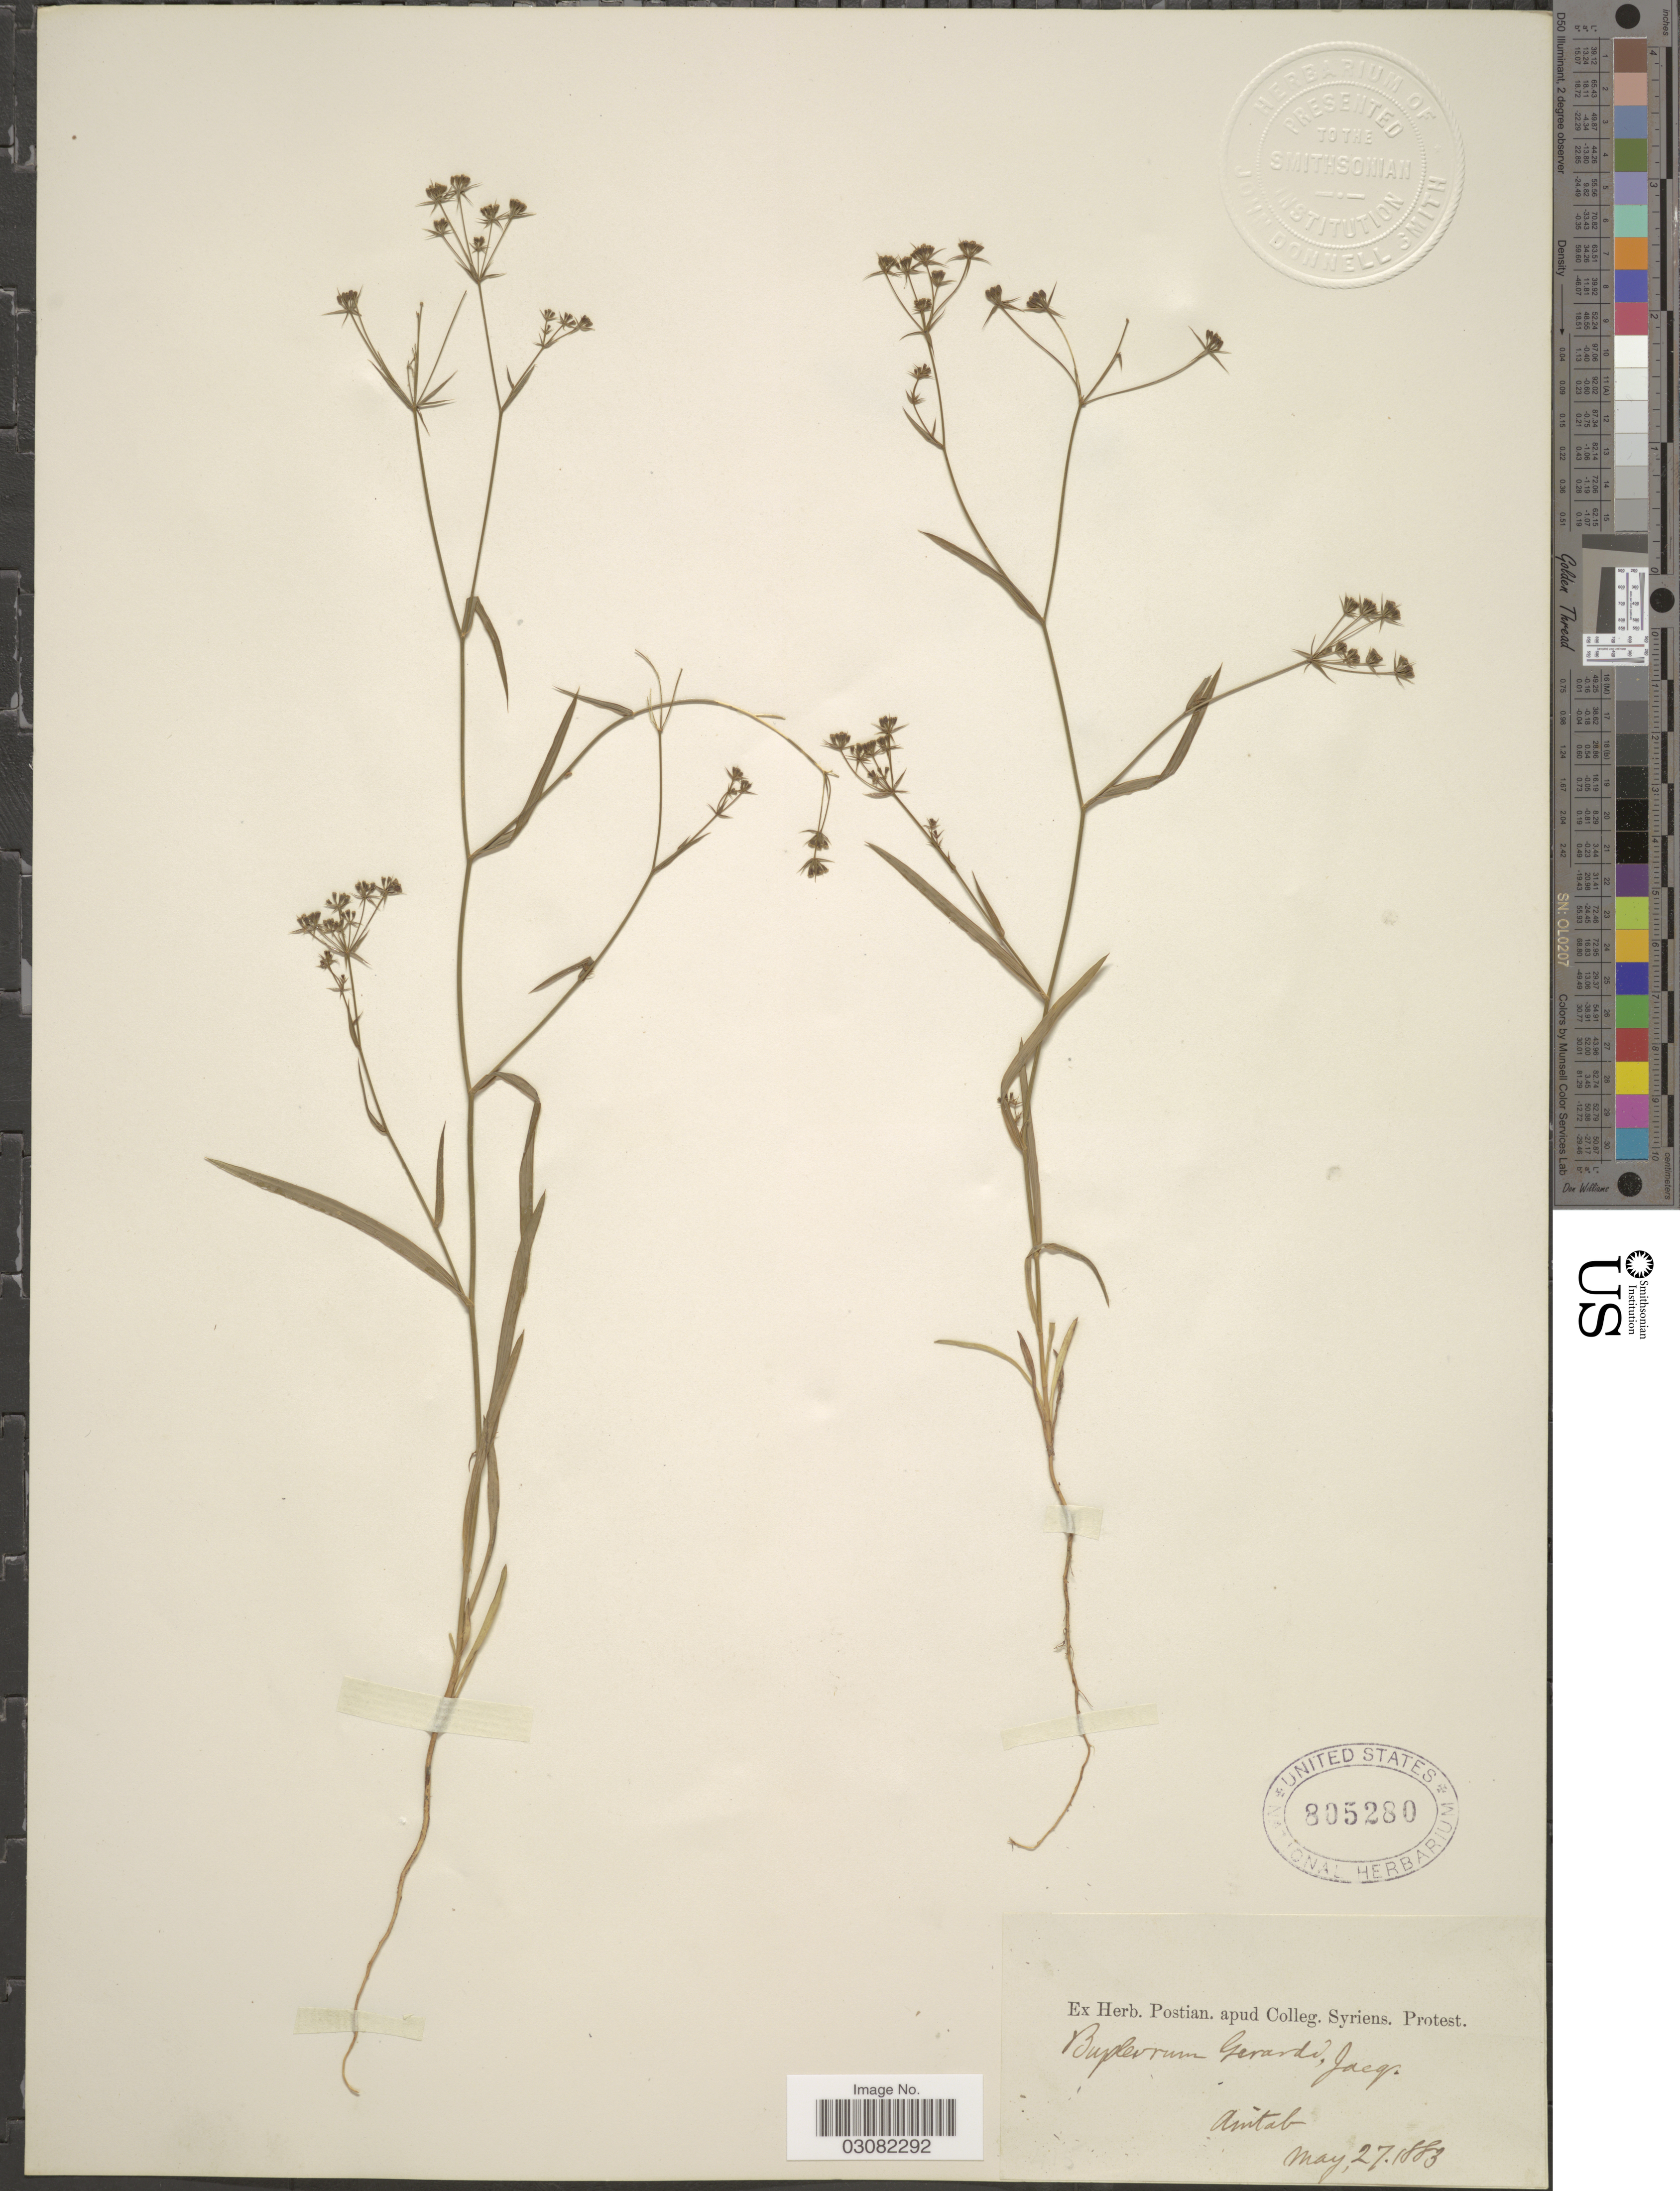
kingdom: Plantae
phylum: Tracheophyta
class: Magnoliopsida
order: Apiales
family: Apiaceae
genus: Bupleurum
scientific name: Bupleurum gerardii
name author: All.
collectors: ex herb. Postian. apud Colleg. Syriens. Protest. USE "Fannie P. A. Shepard" (10308853) AS PRIMARY COLLECTOR INSTEAD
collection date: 1883-05-27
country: Turkey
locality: Aintab.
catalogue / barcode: US 805280